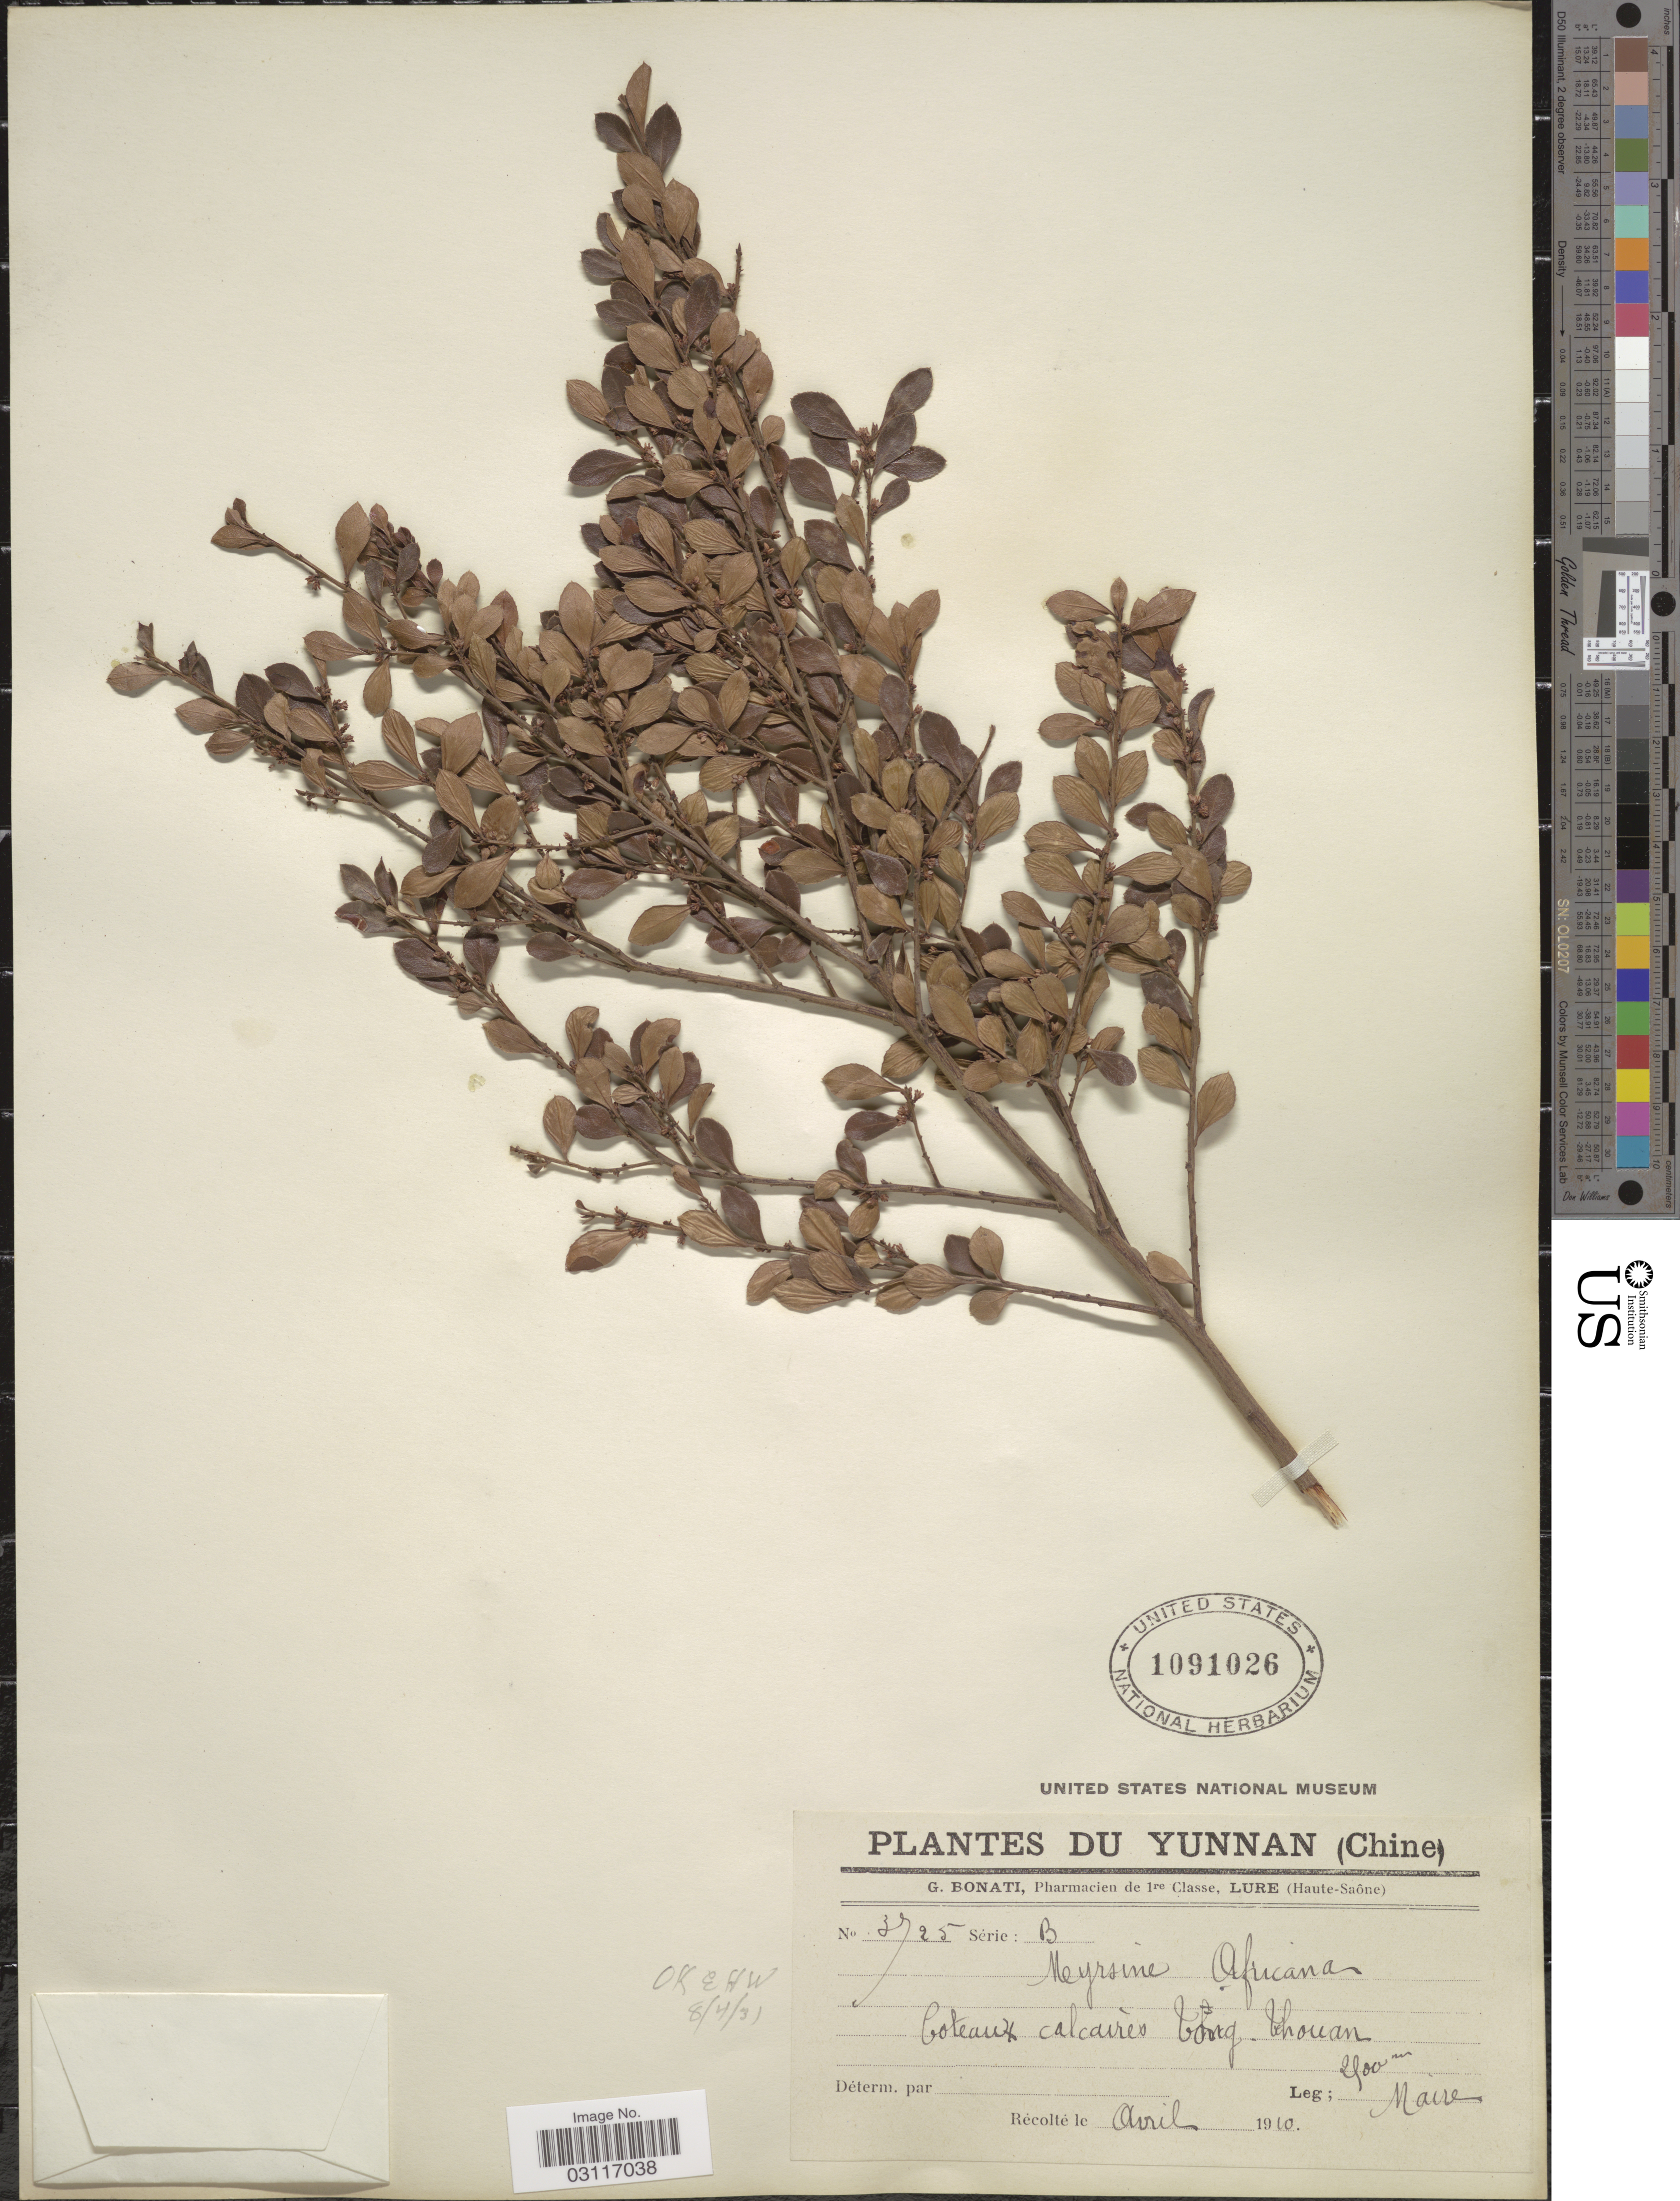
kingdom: Plantae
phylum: Tracheophyta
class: Magnoliopsida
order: Ericales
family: Primulaceae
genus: Myrsine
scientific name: Myrsine africana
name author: L.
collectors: Maire, --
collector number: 3725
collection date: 1910-04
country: China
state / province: Yunnan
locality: Coteaux calcareis Tong Tchouan.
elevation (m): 2500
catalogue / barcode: US 1091026